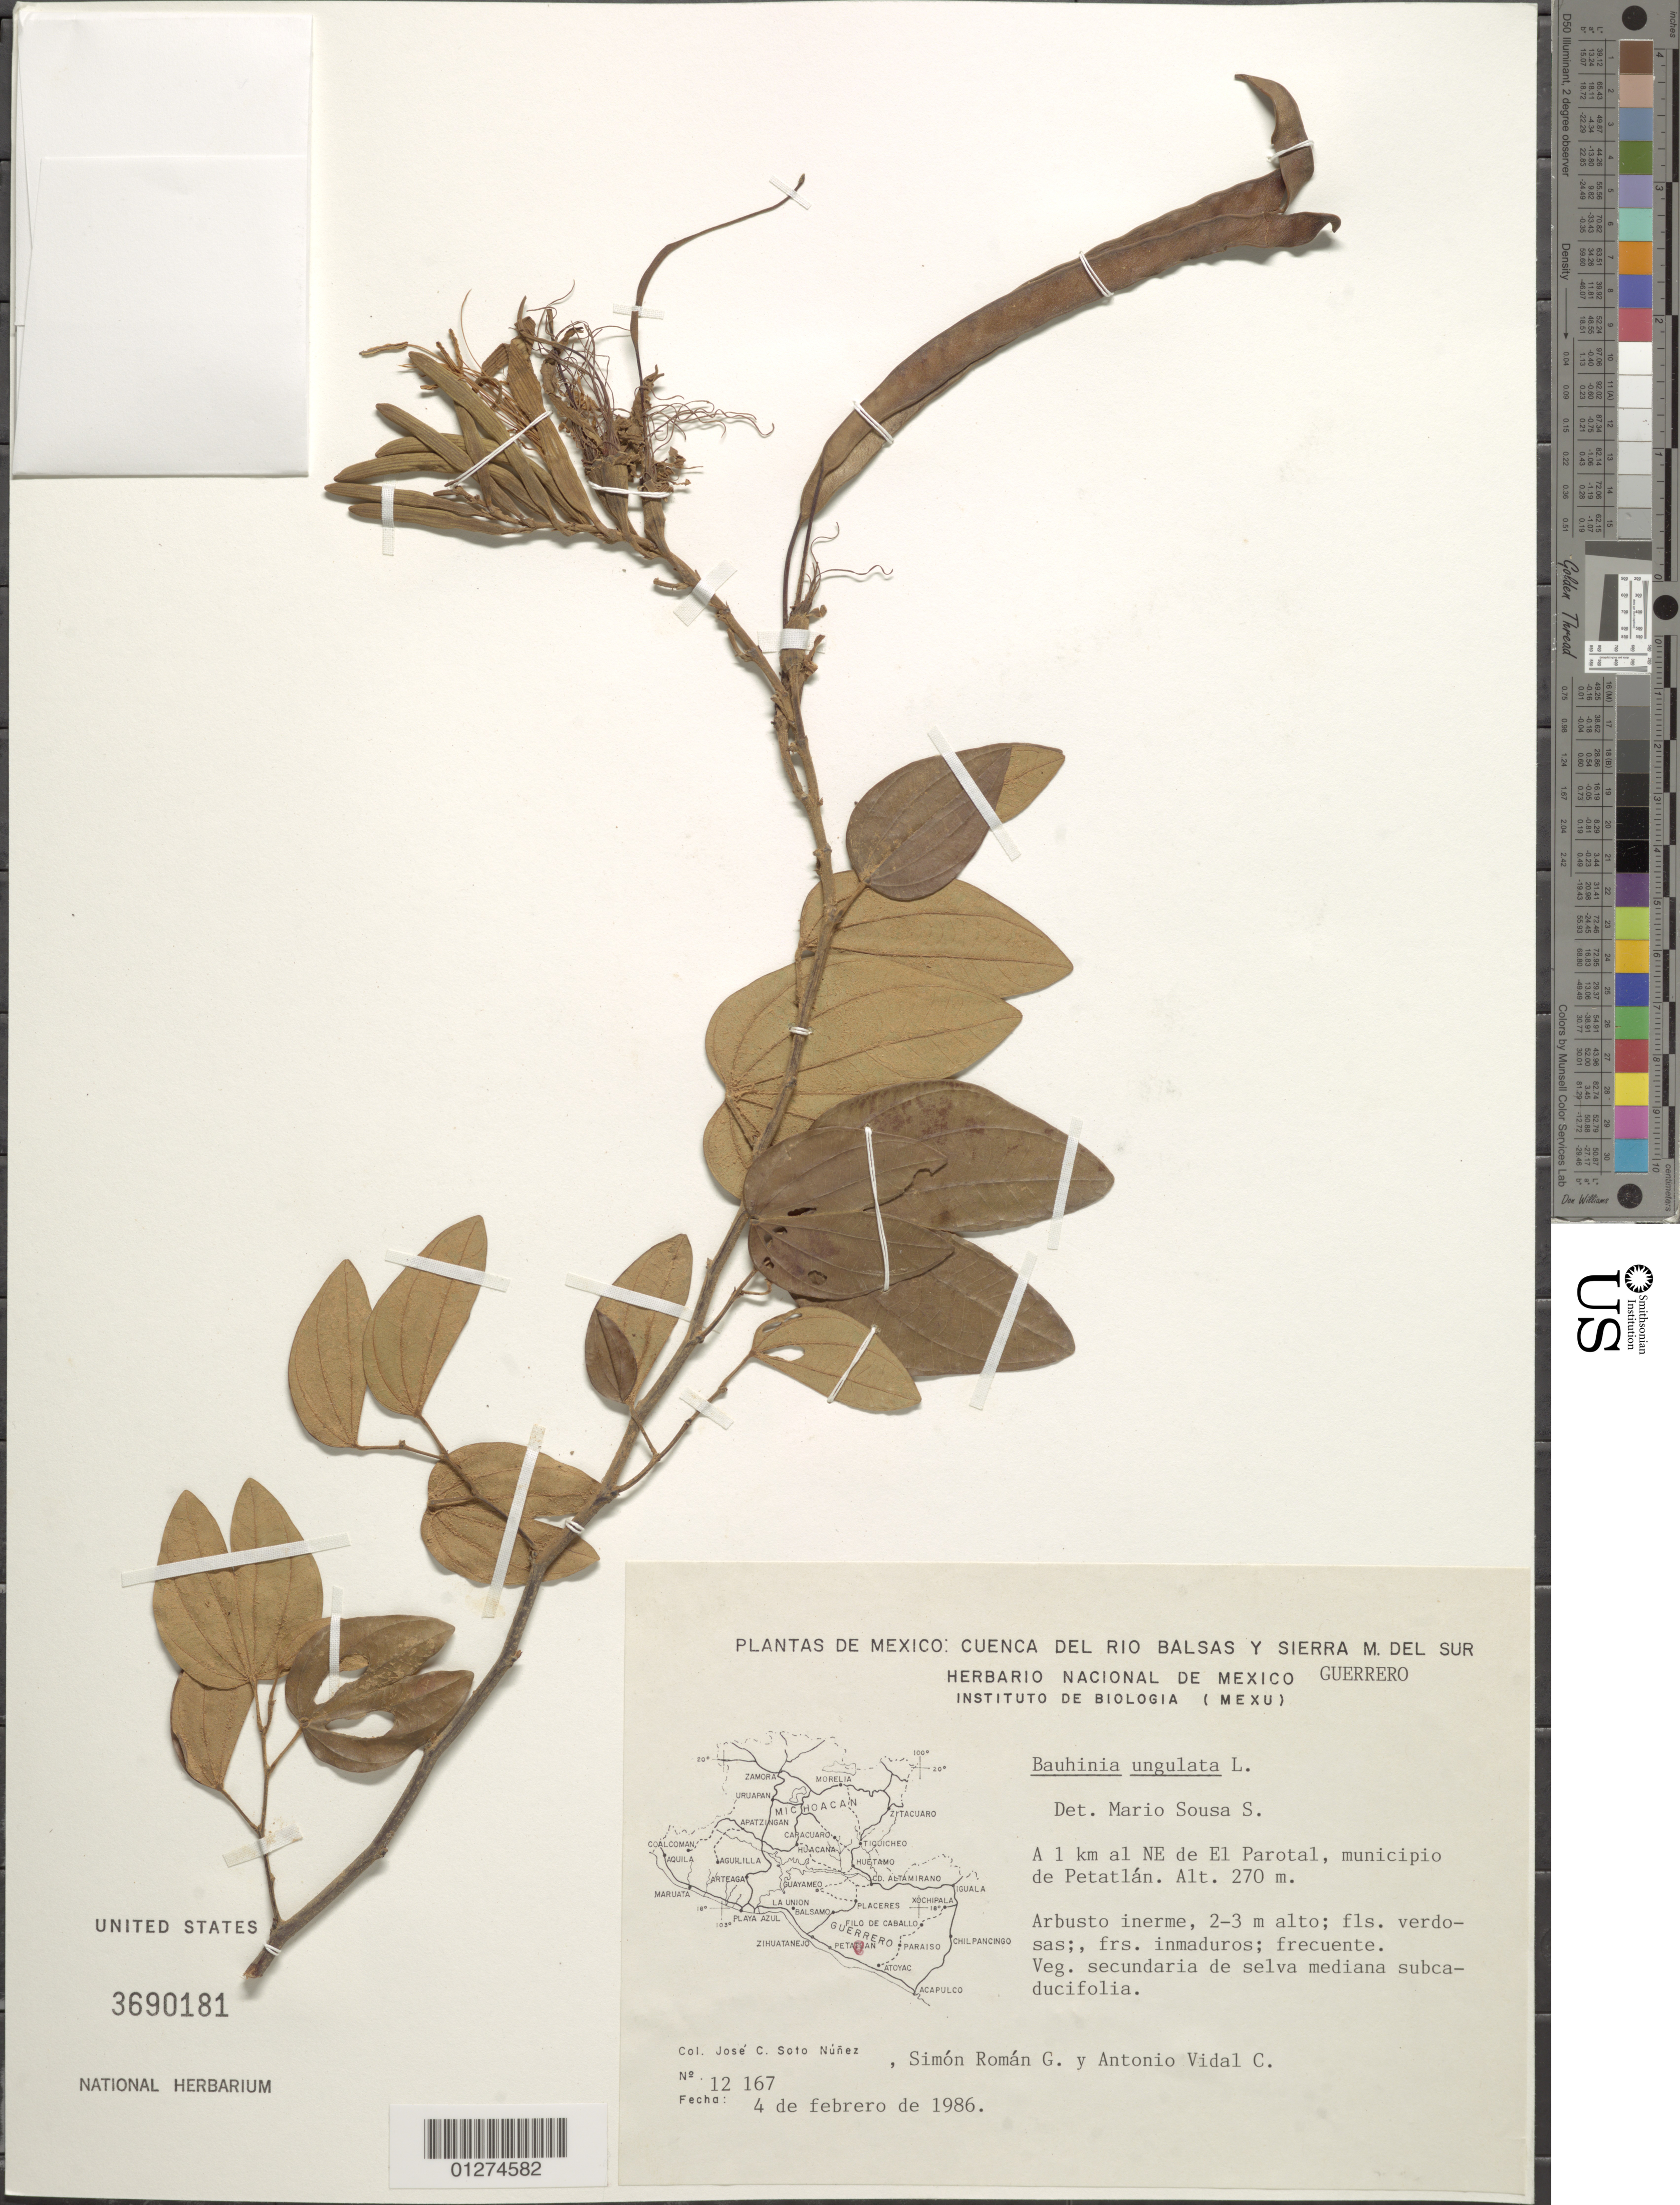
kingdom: Plantae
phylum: Tracheophyta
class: Magnoliopsida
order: Fabales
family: Fabaceae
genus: Bauhinia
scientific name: Bauhinia ungulata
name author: L.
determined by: Sousa S., Mario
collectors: J. C. Soto Núñez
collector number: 12167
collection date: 1986-02-04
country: Mexico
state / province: Guerrero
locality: A 1 km al NE de El Parotal, municipio de Petatlan.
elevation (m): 270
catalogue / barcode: US 3690181